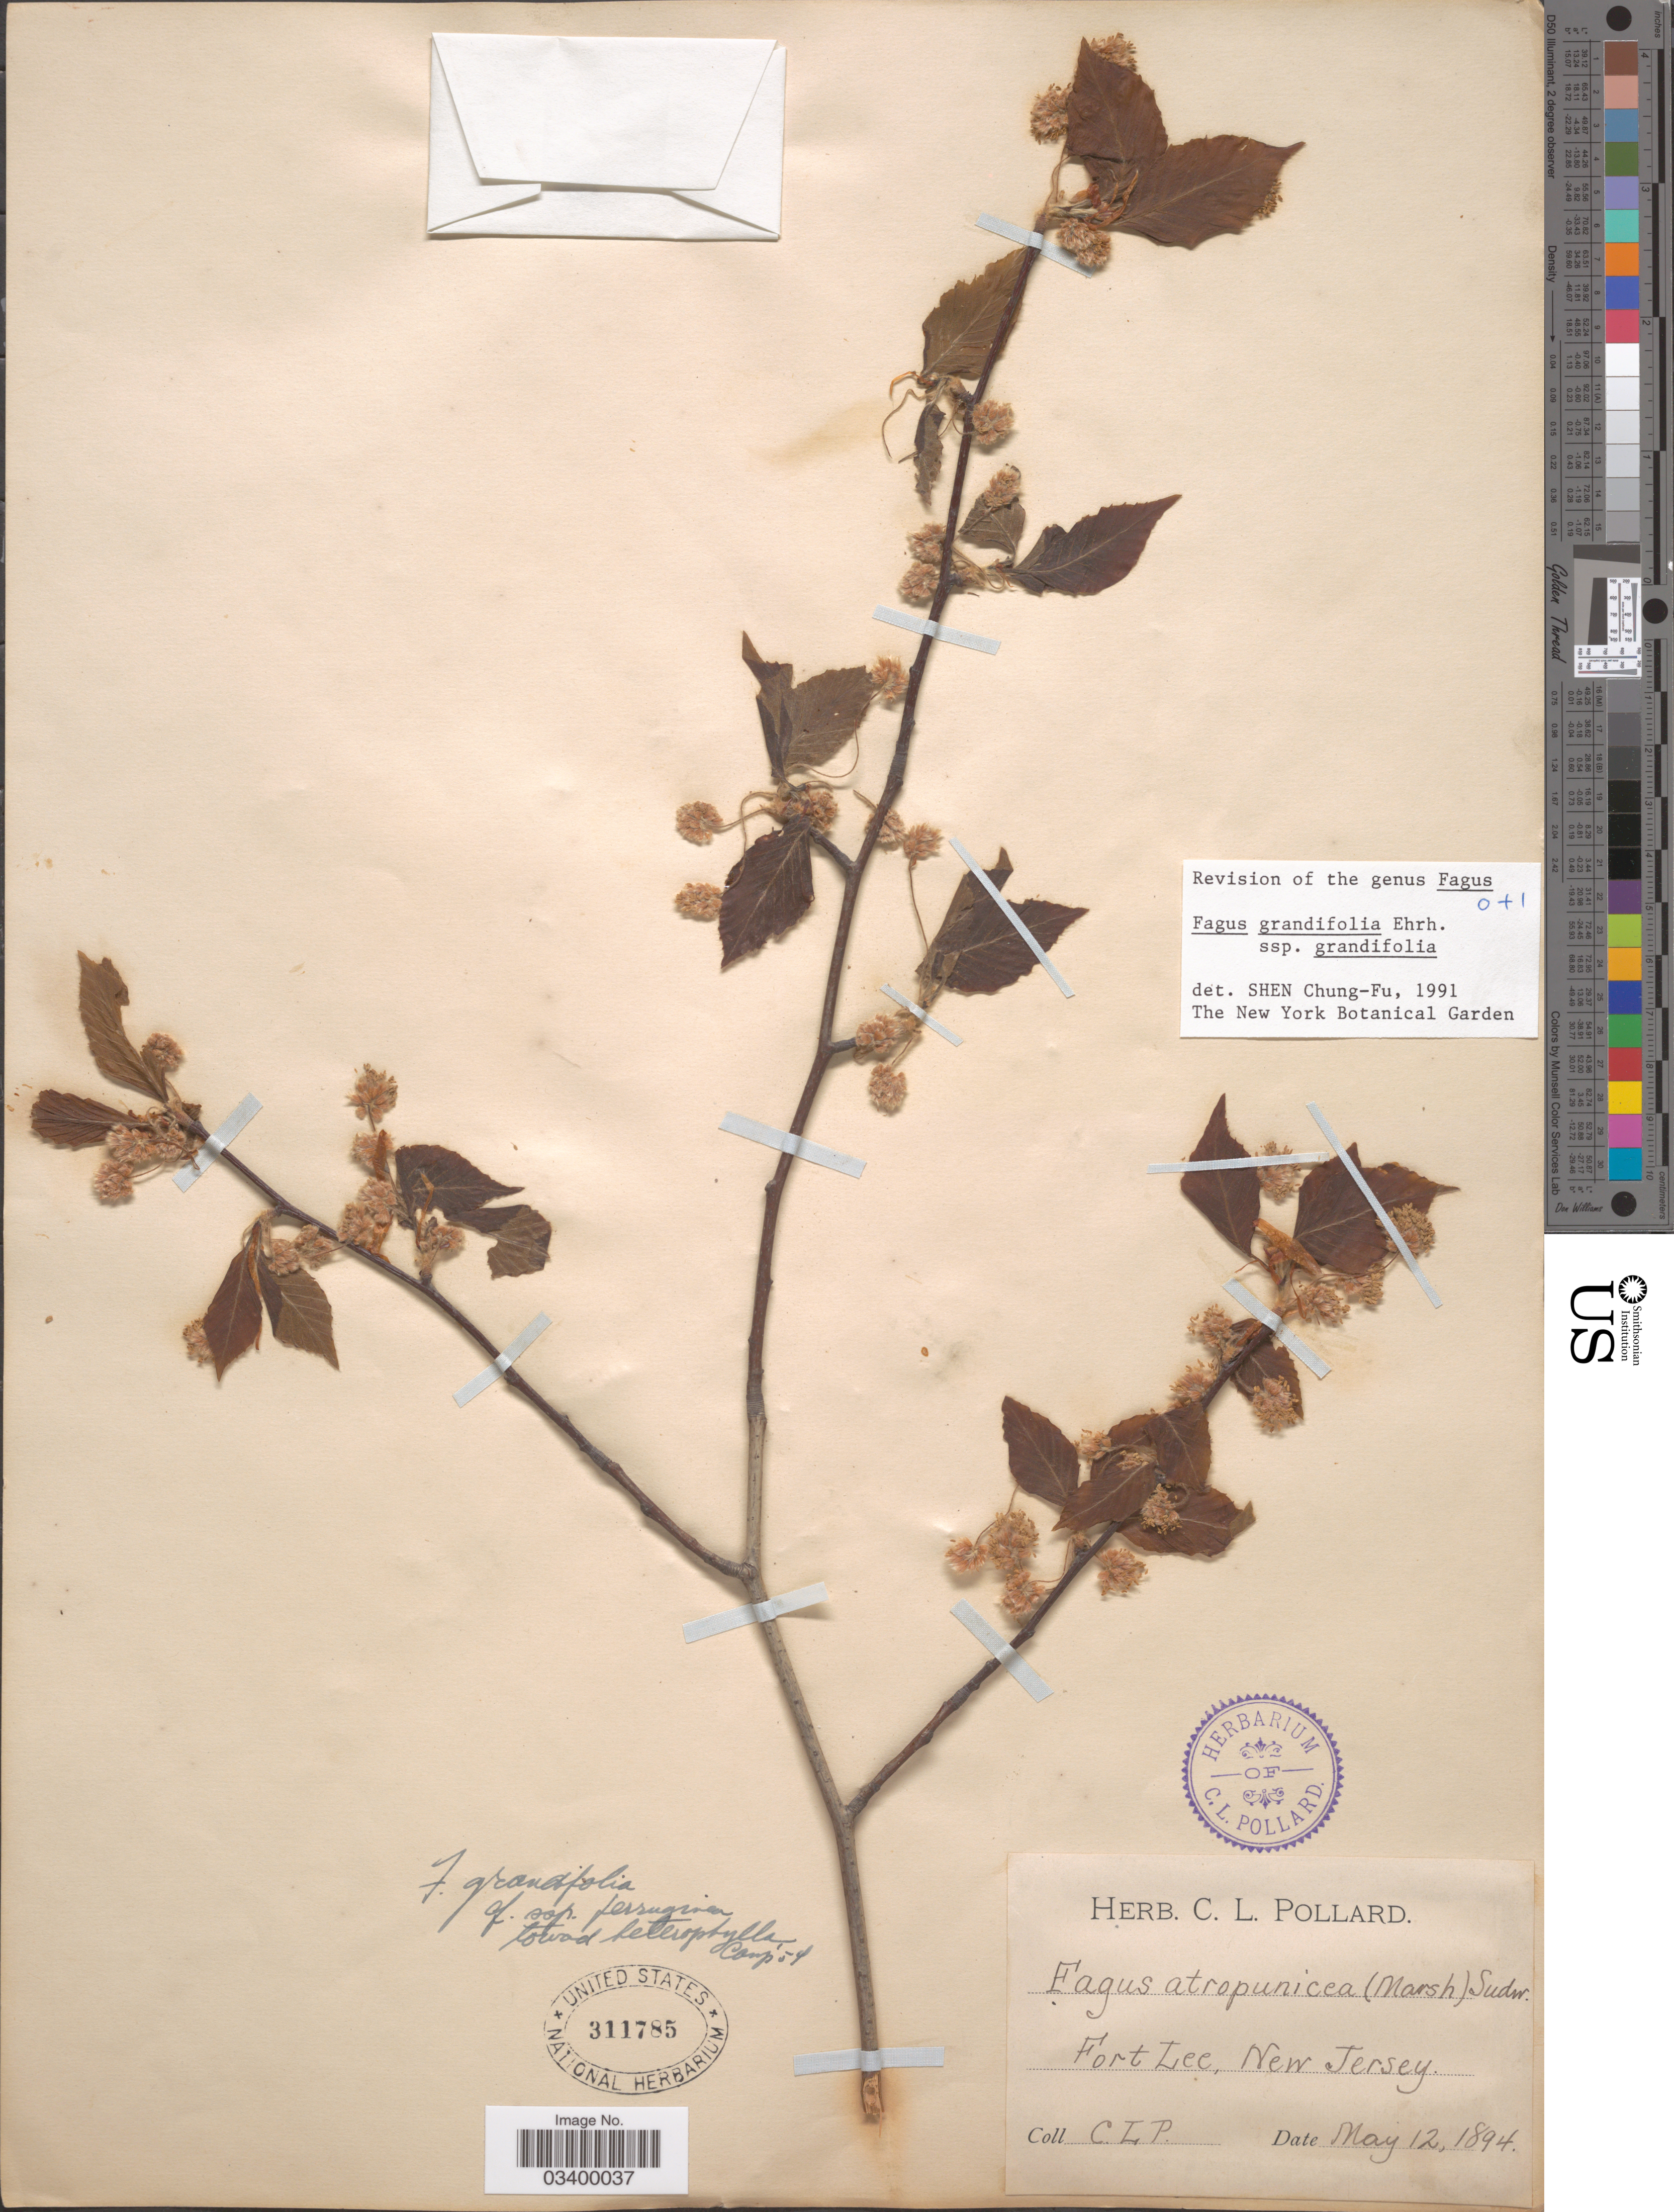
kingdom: Plantae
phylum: Tracheophyta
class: Magnoliopsida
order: Fagales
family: Fagaceae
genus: Fagus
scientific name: Fagus grandifolia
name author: Ehrh.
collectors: C. L. Pollard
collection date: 1894-05-12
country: United States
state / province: New York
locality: Fort Lee.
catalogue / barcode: US 311785